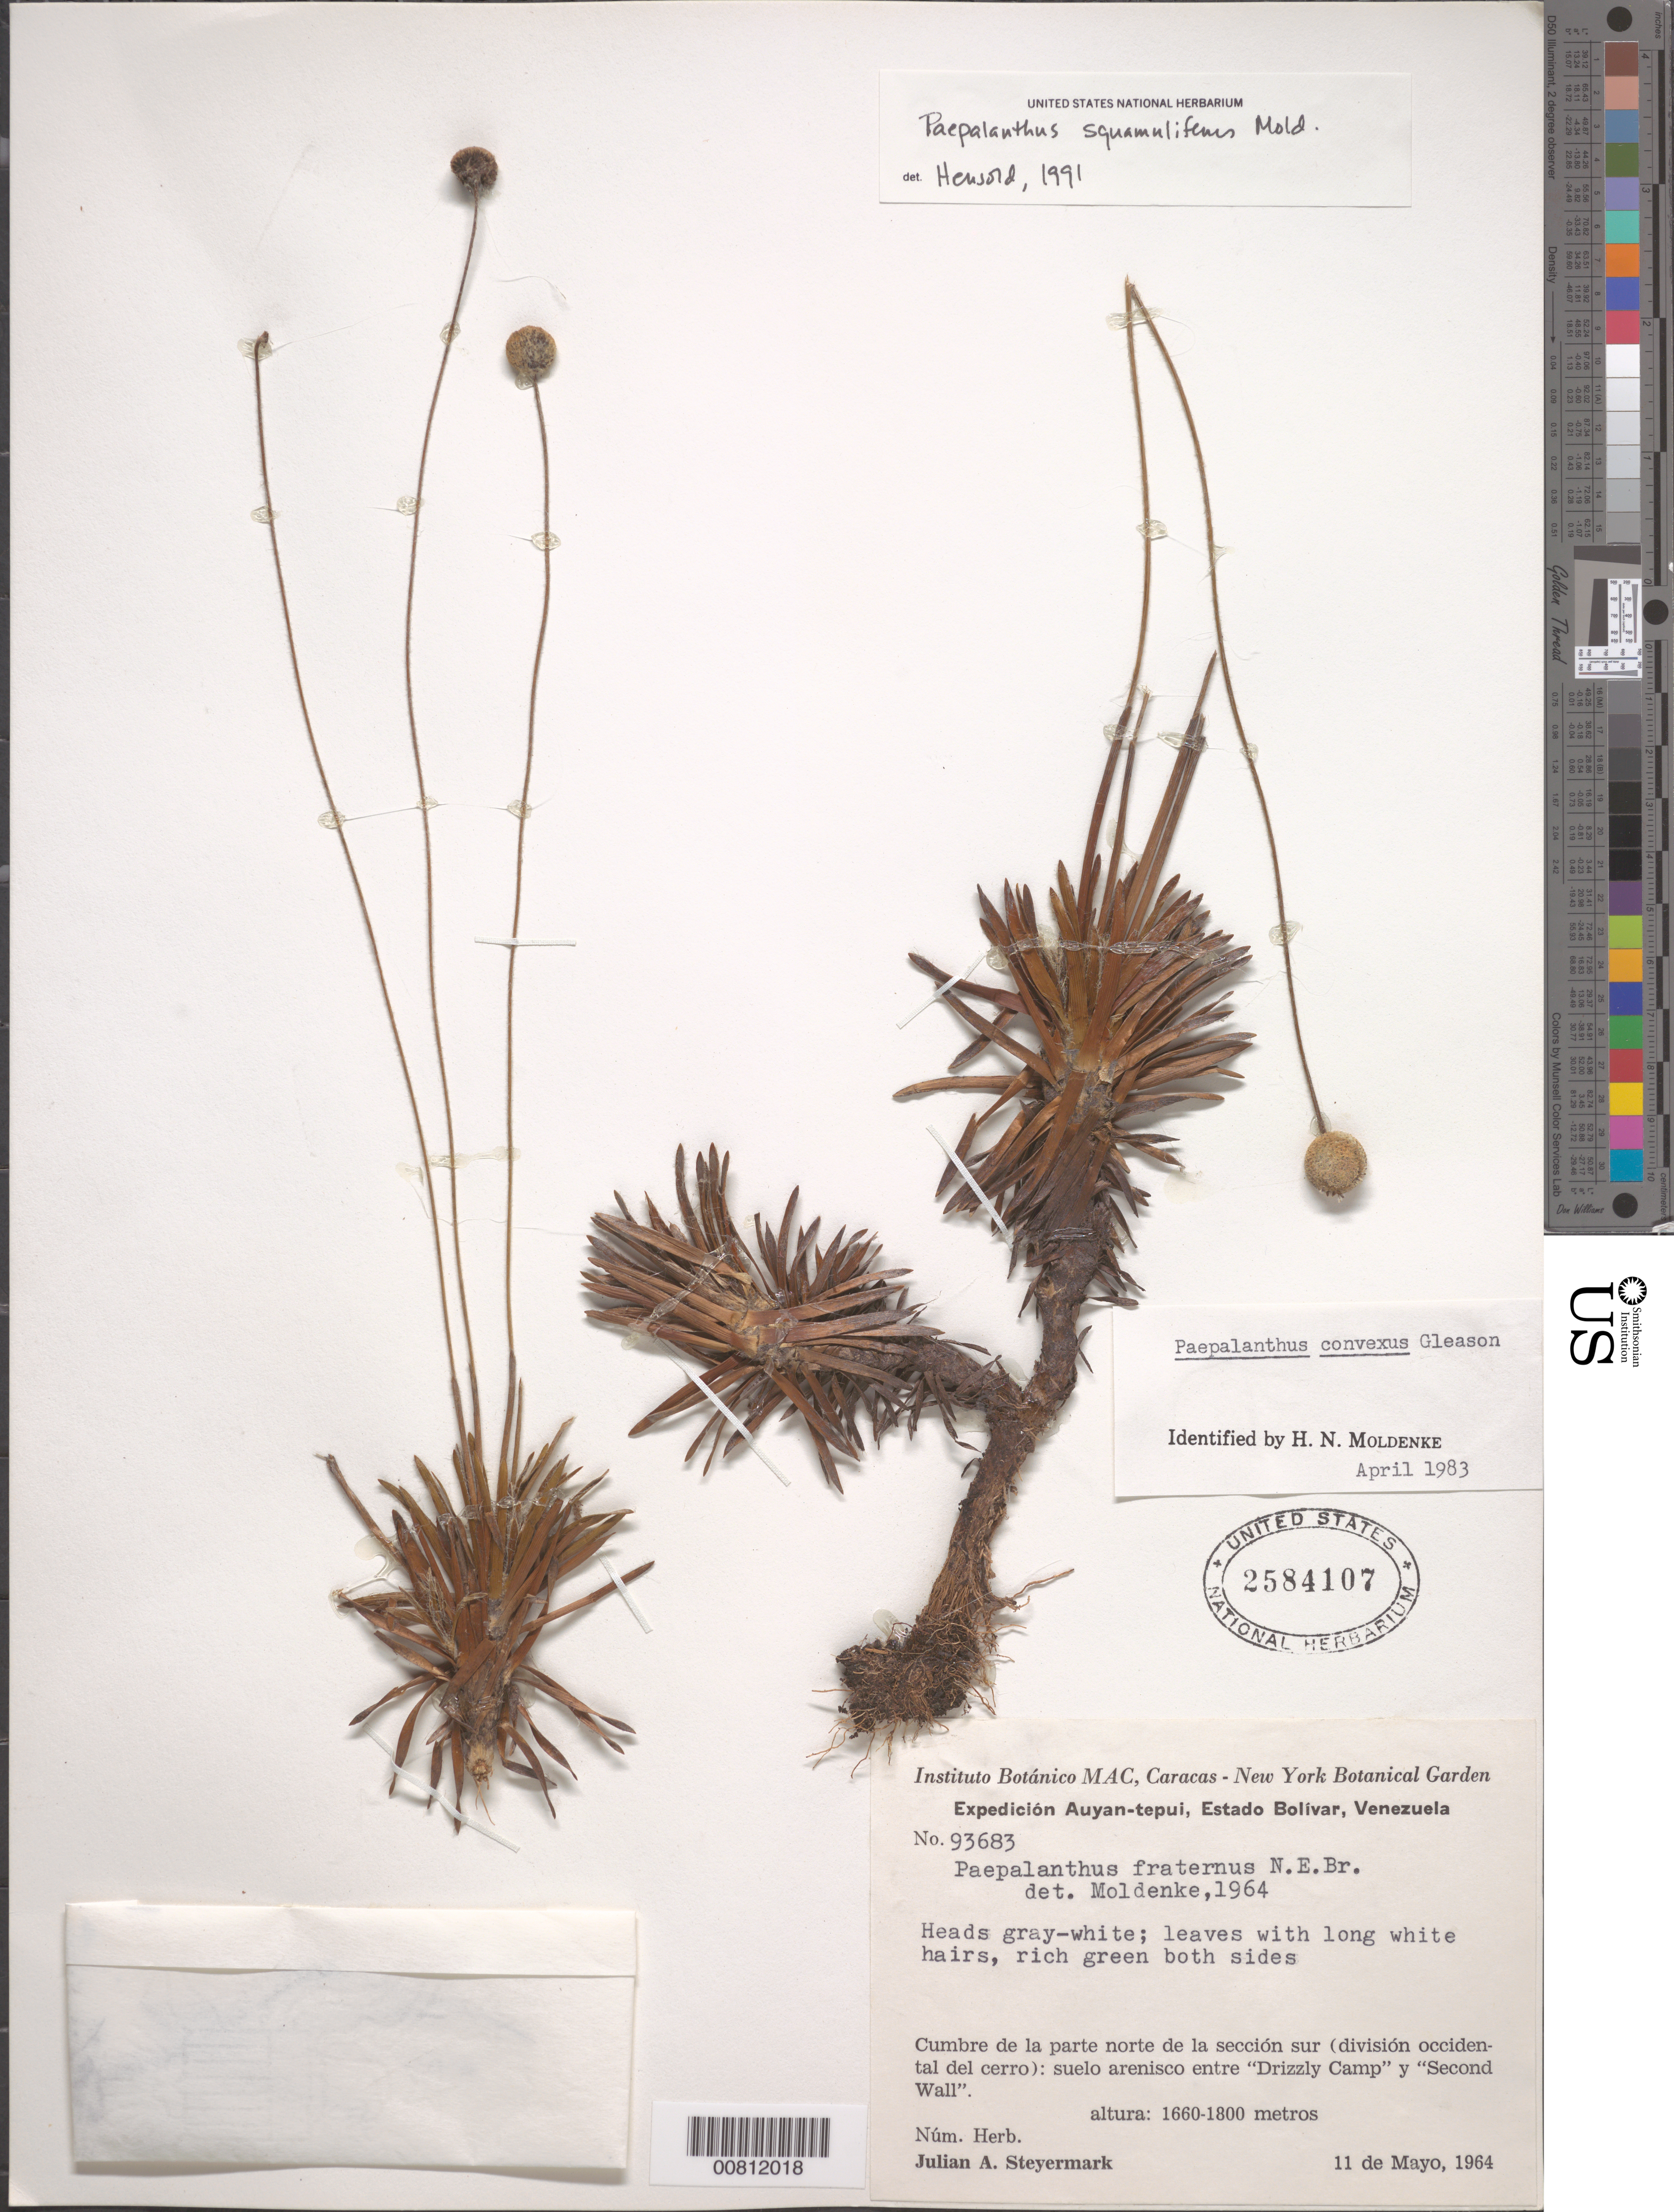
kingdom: Plantae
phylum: Tracheophyta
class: Liliopsida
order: Poales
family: Eriocaulaceae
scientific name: Monosperma squamulifera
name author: (Moldenke) Andrino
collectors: J. Steyermark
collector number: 93683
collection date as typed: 11-May-64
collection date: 1964-05-11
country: Venezuela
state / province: Bolívar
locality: Auyan-tepuí, cumbre de la parte norte de la sección sur (div. occidental del cerro): entre "Drizzly Camp" y "Second Wall"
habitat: Suelo arenisco entre campamentos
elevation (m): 1660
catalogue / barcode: US 2584107